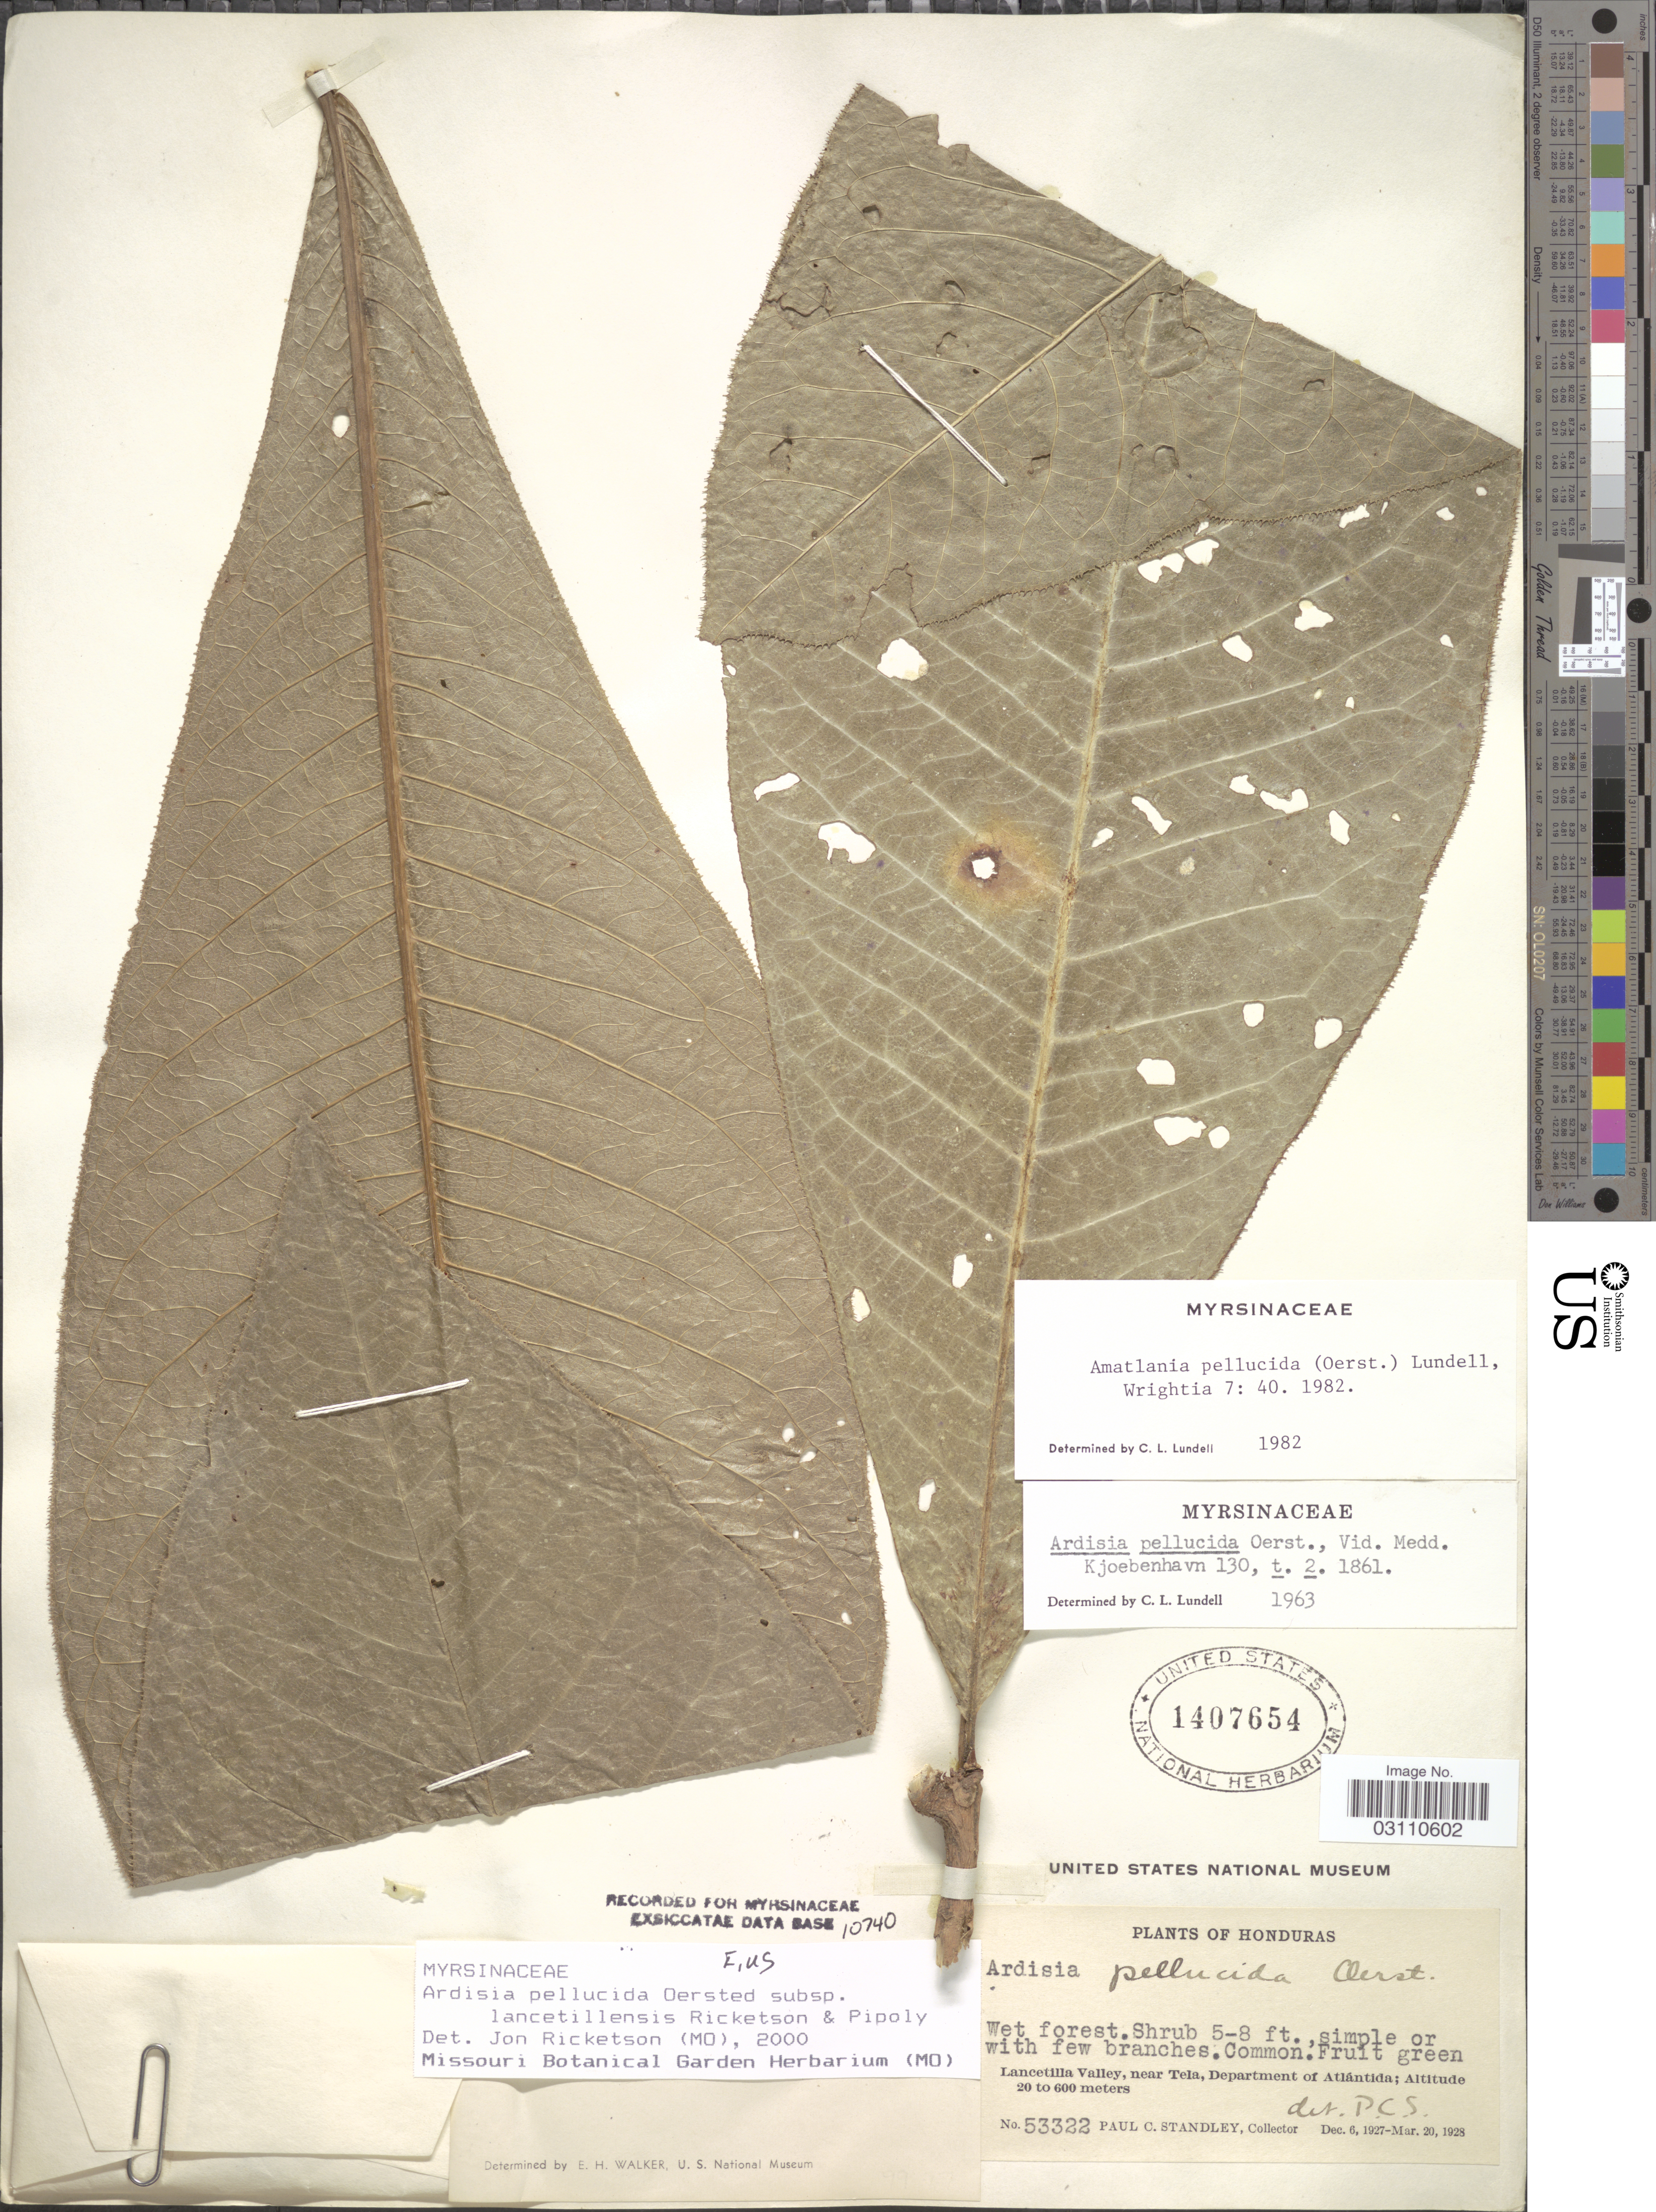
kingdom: Plantae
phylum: Tracheophyta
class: Magnoliopsida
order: Ericales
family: Primulaceae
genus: Ardisia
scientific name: Ardisia pellucida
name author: Oerst.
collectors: P. C. Standley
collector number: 53322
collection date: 1927-12-06/1928-03-20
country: Honduras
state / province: Atlántida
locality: Lancetilla Valley, near Tela, Department of Atlántida.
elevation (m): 20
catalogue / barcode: US 1407654